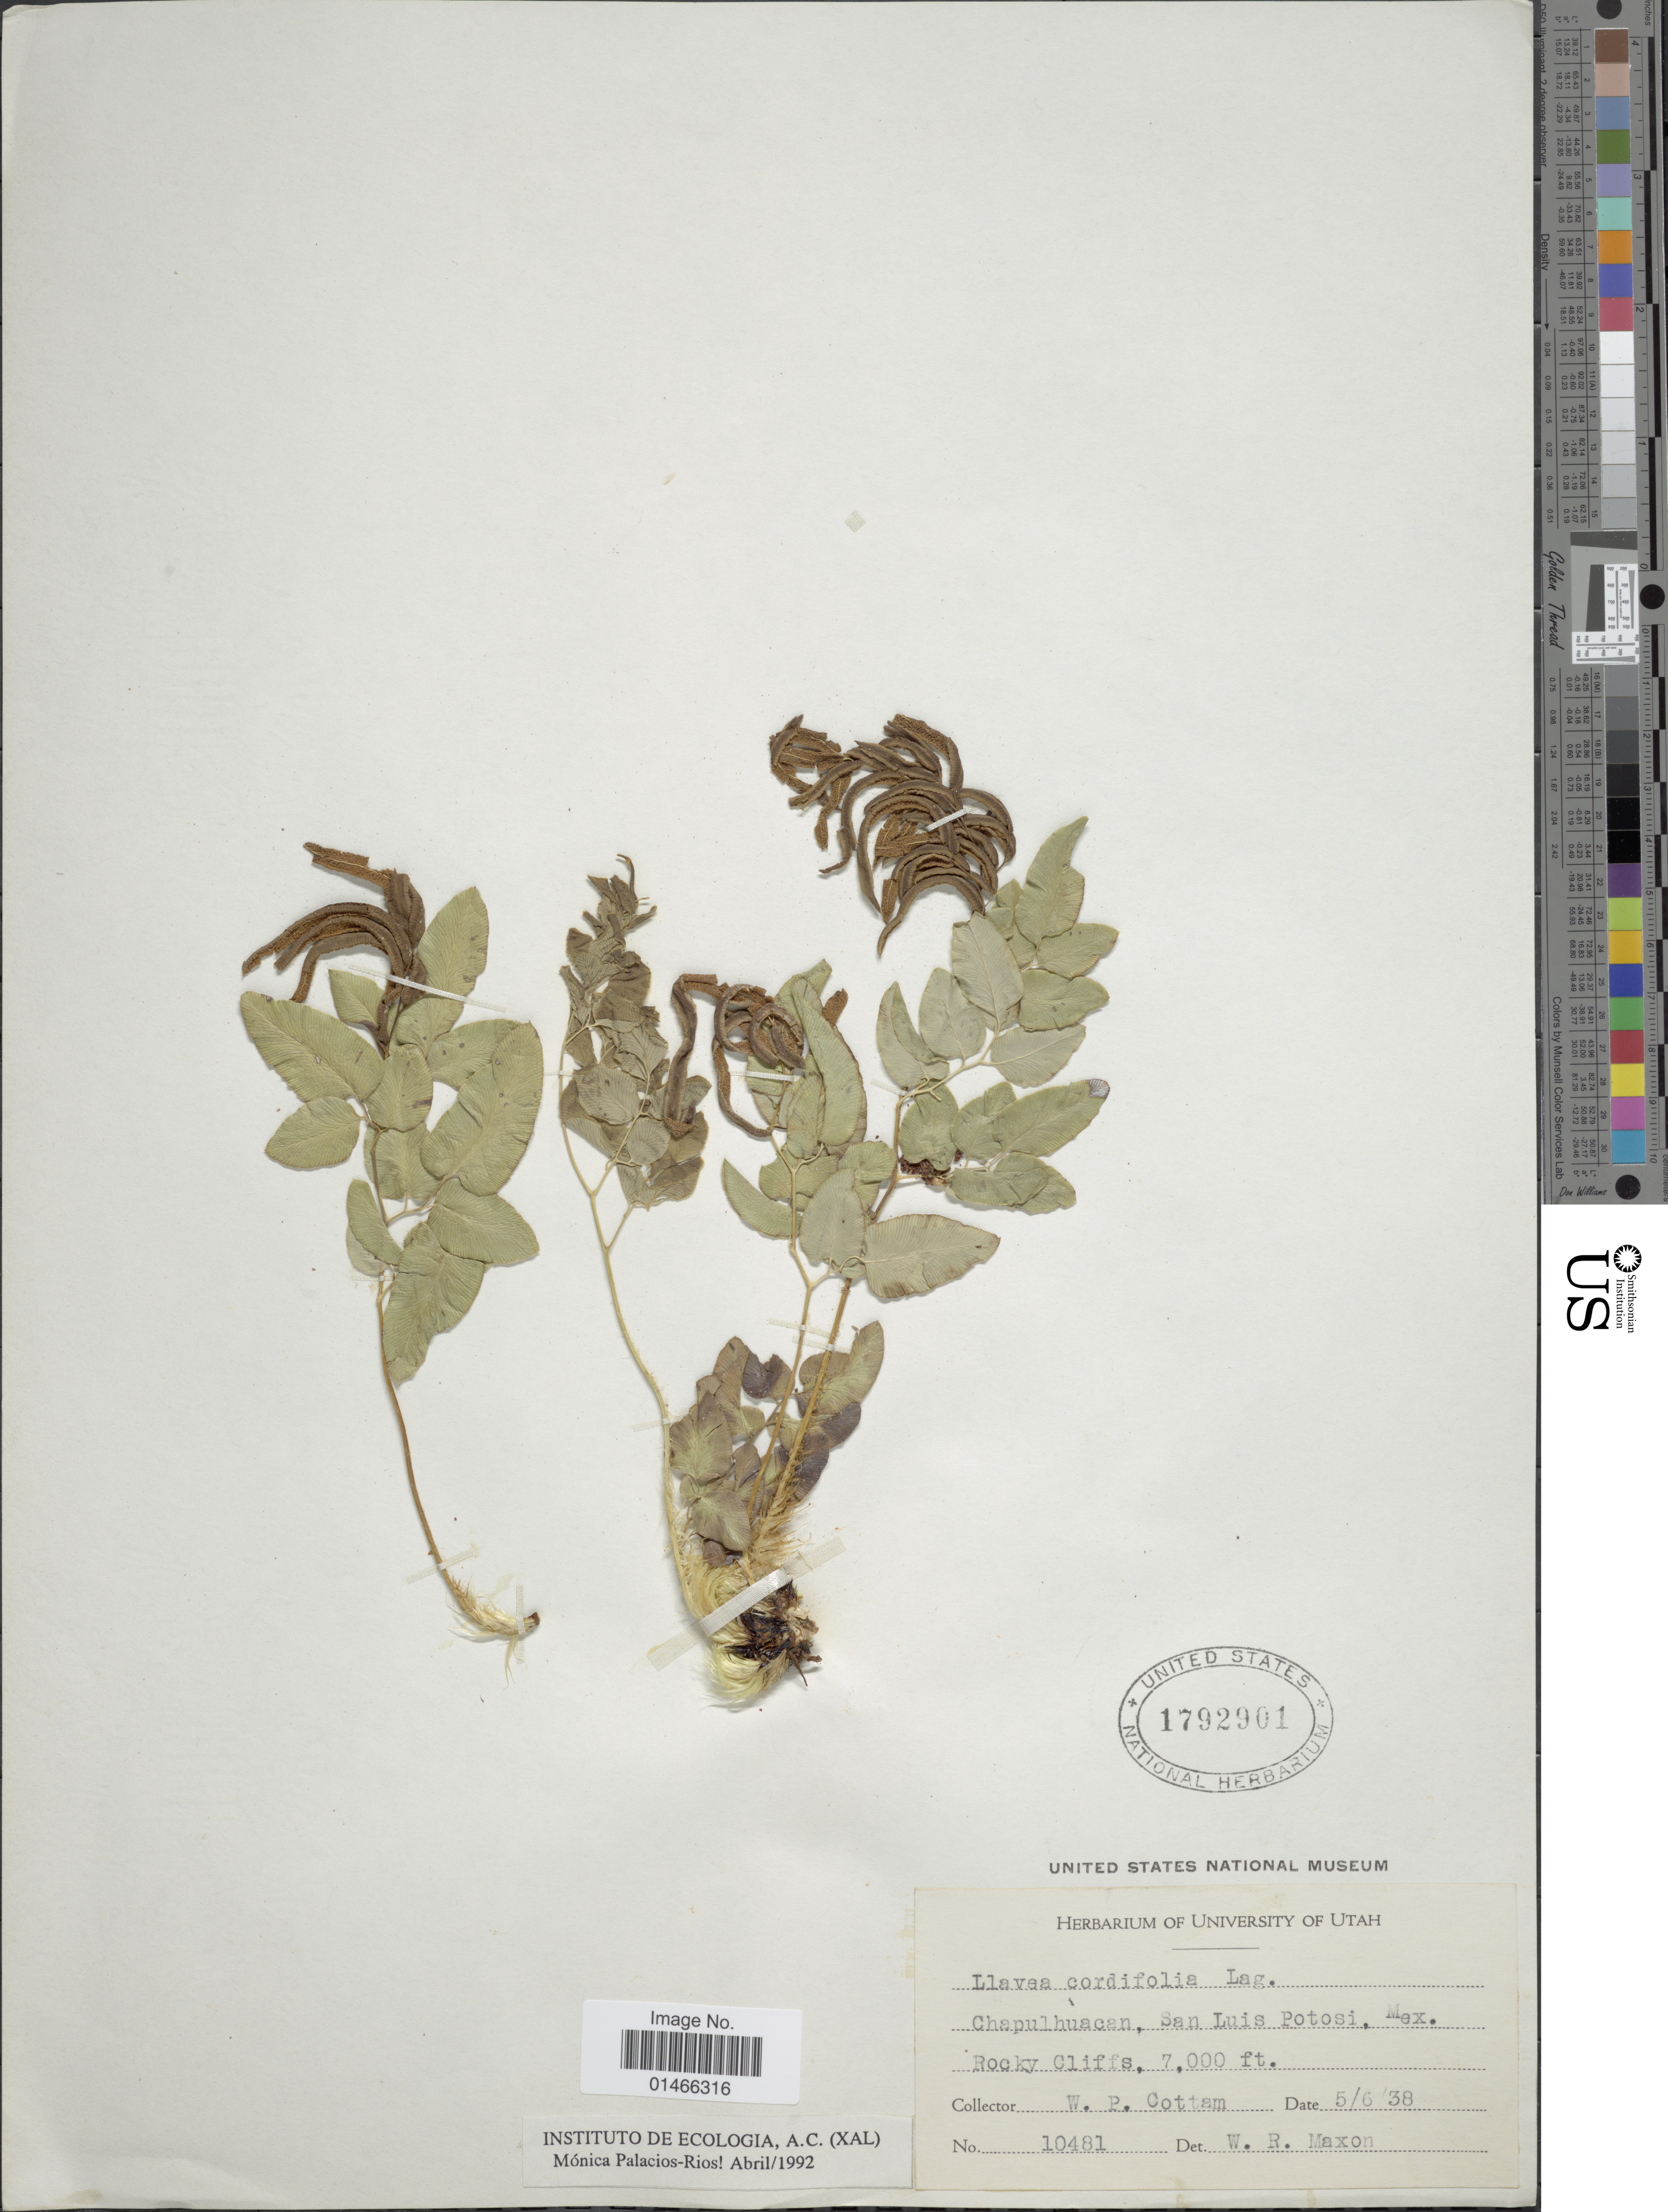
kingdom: Plantae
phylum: Tracheophyta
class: Polypodiopsida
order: Polypodiales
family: Pteridaceae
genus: Llavea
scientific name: Llavea cordifolia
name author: Lag.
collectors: W. Cottam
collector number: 10481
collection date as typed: Transcribed d/m/y: 5/6/38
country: Mexico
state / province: San Luis Potosí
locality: Chapulhuacan. Mex. Rocky Cliffs.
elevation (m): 2134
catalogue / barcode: US 1792901